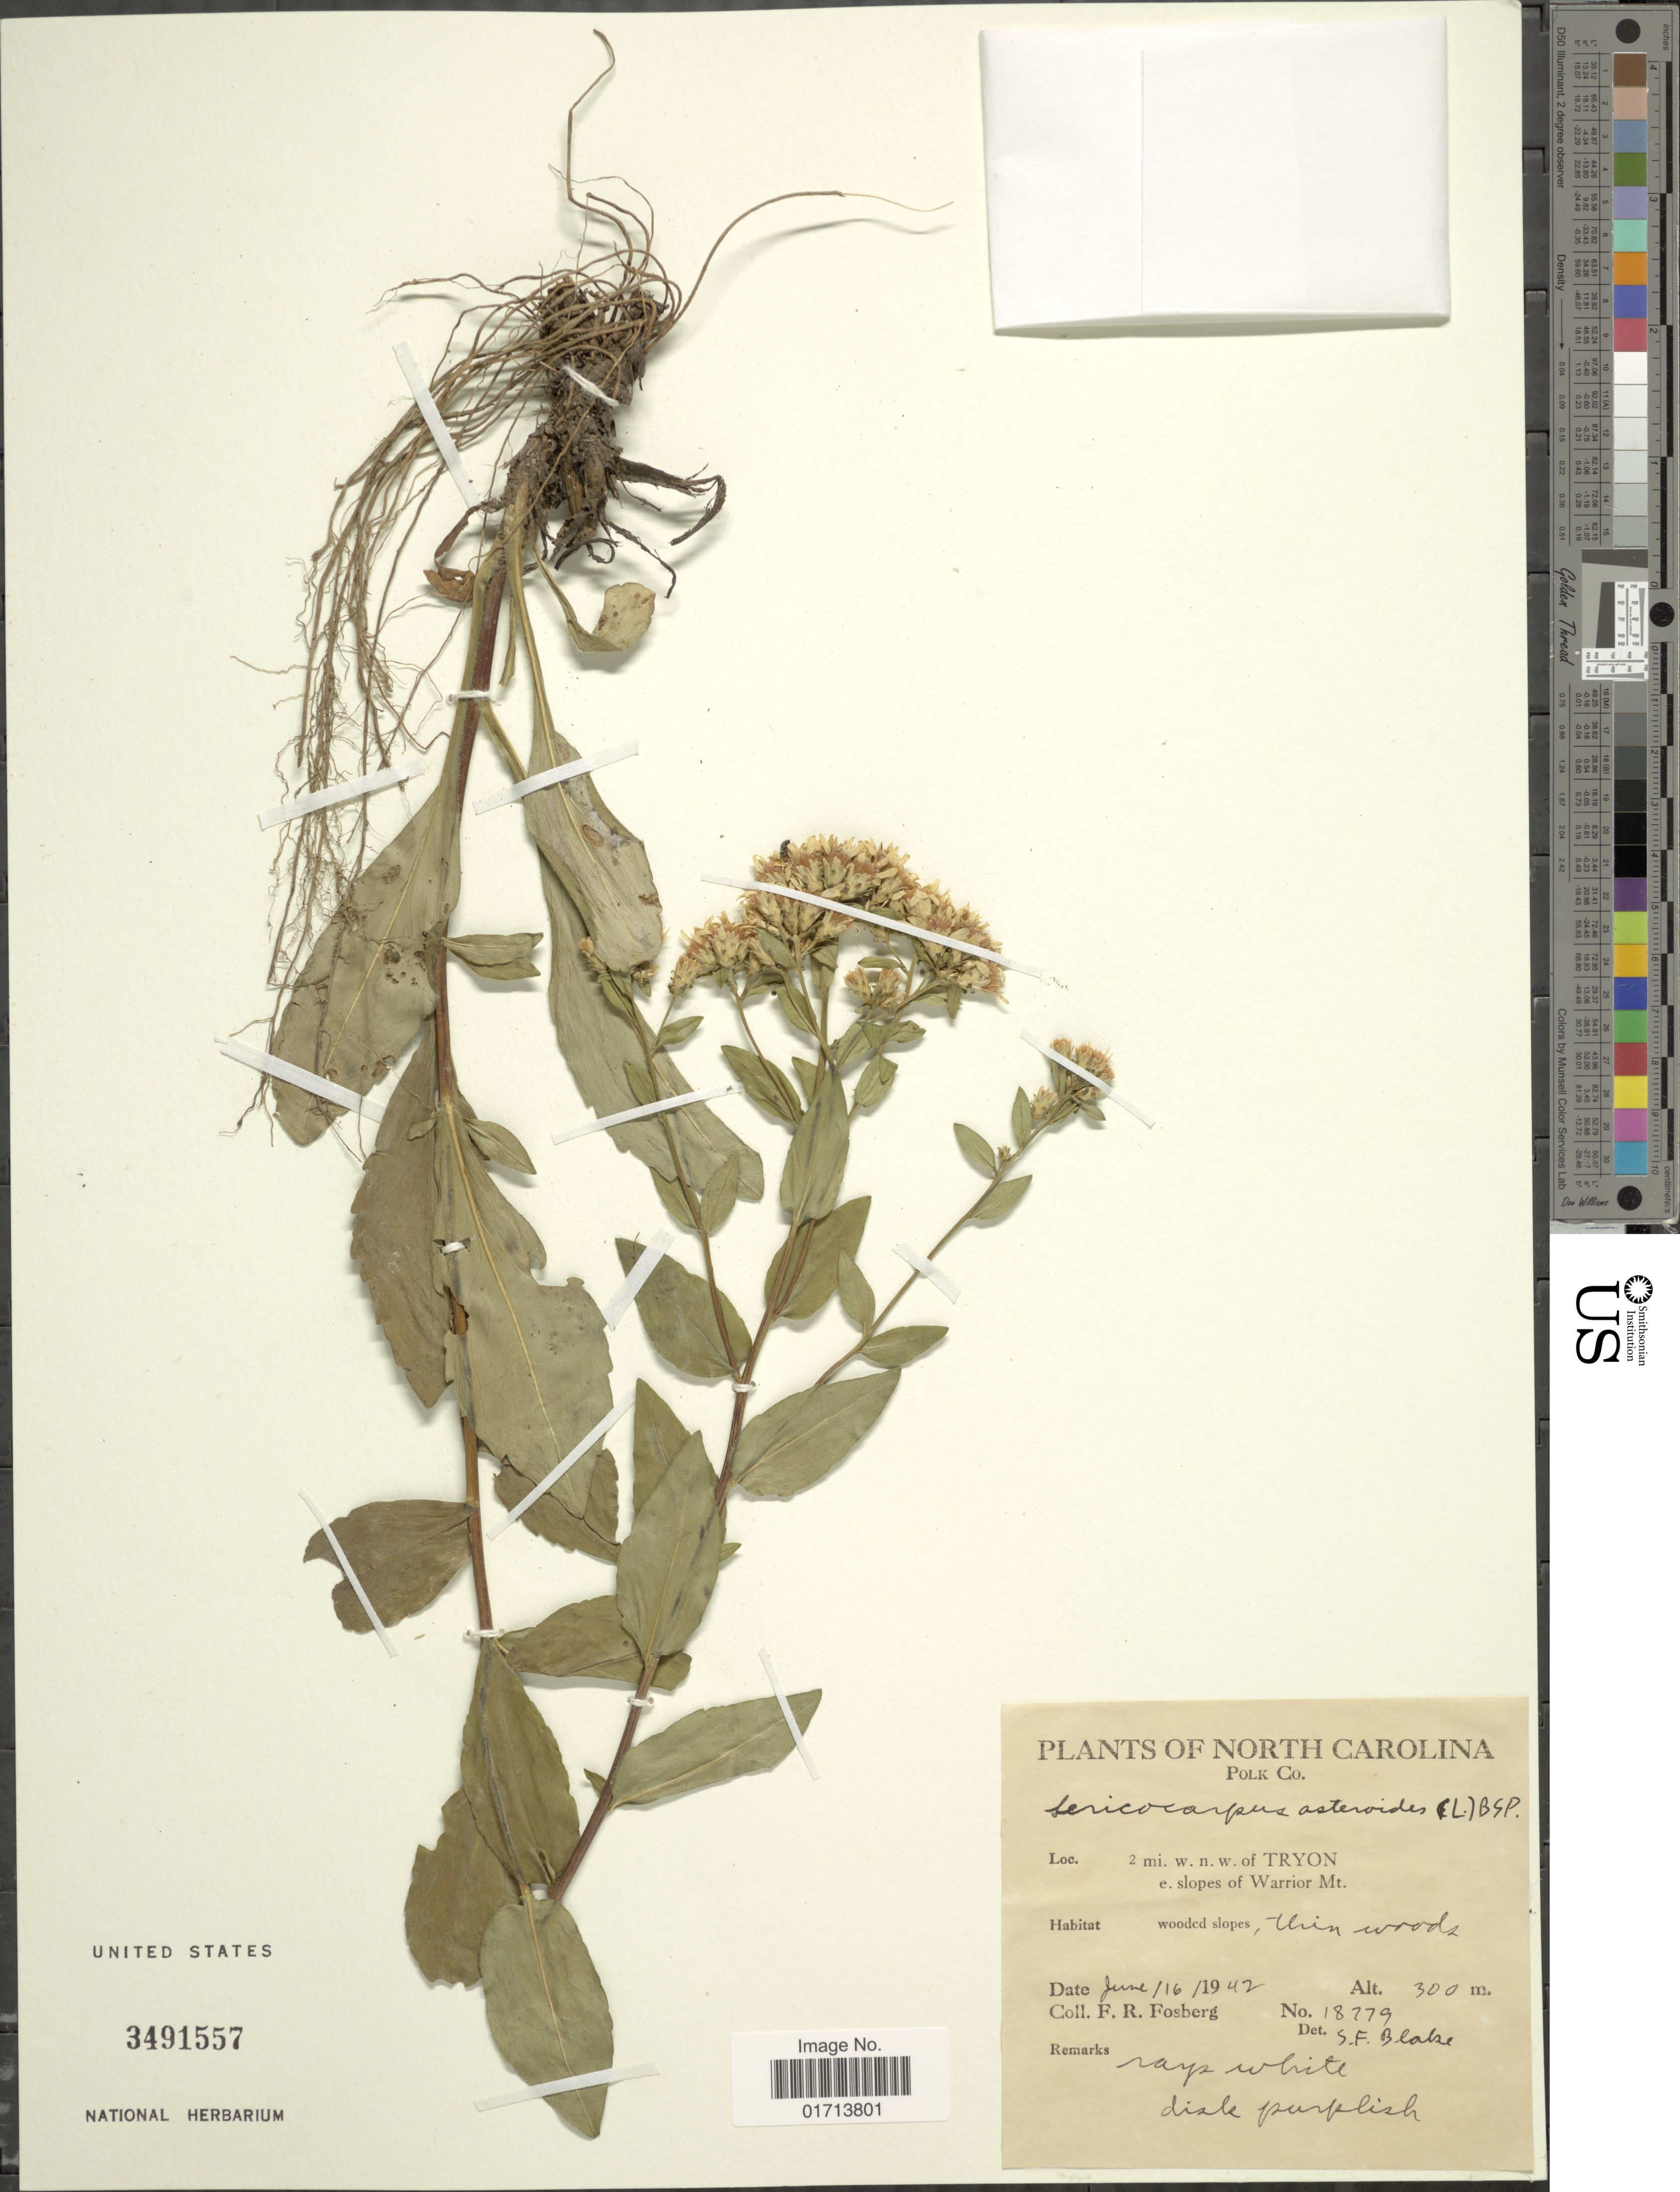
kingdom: Plantae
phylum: Tracheophyta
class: Magnoliopsida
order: Asterales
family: Asteraceae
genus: Sericocarpus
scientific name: Sericocarpus asteroides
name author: (L.) Britton, Stearns & Poggenb.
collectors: F. R. Fosberg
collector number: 18779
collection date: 1942-06-16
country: United States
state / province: North Carolina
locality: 2 mi. w. n. w. of Tryon e. slopes of Warrior Mt.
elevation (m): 300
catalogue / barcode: US 3491557